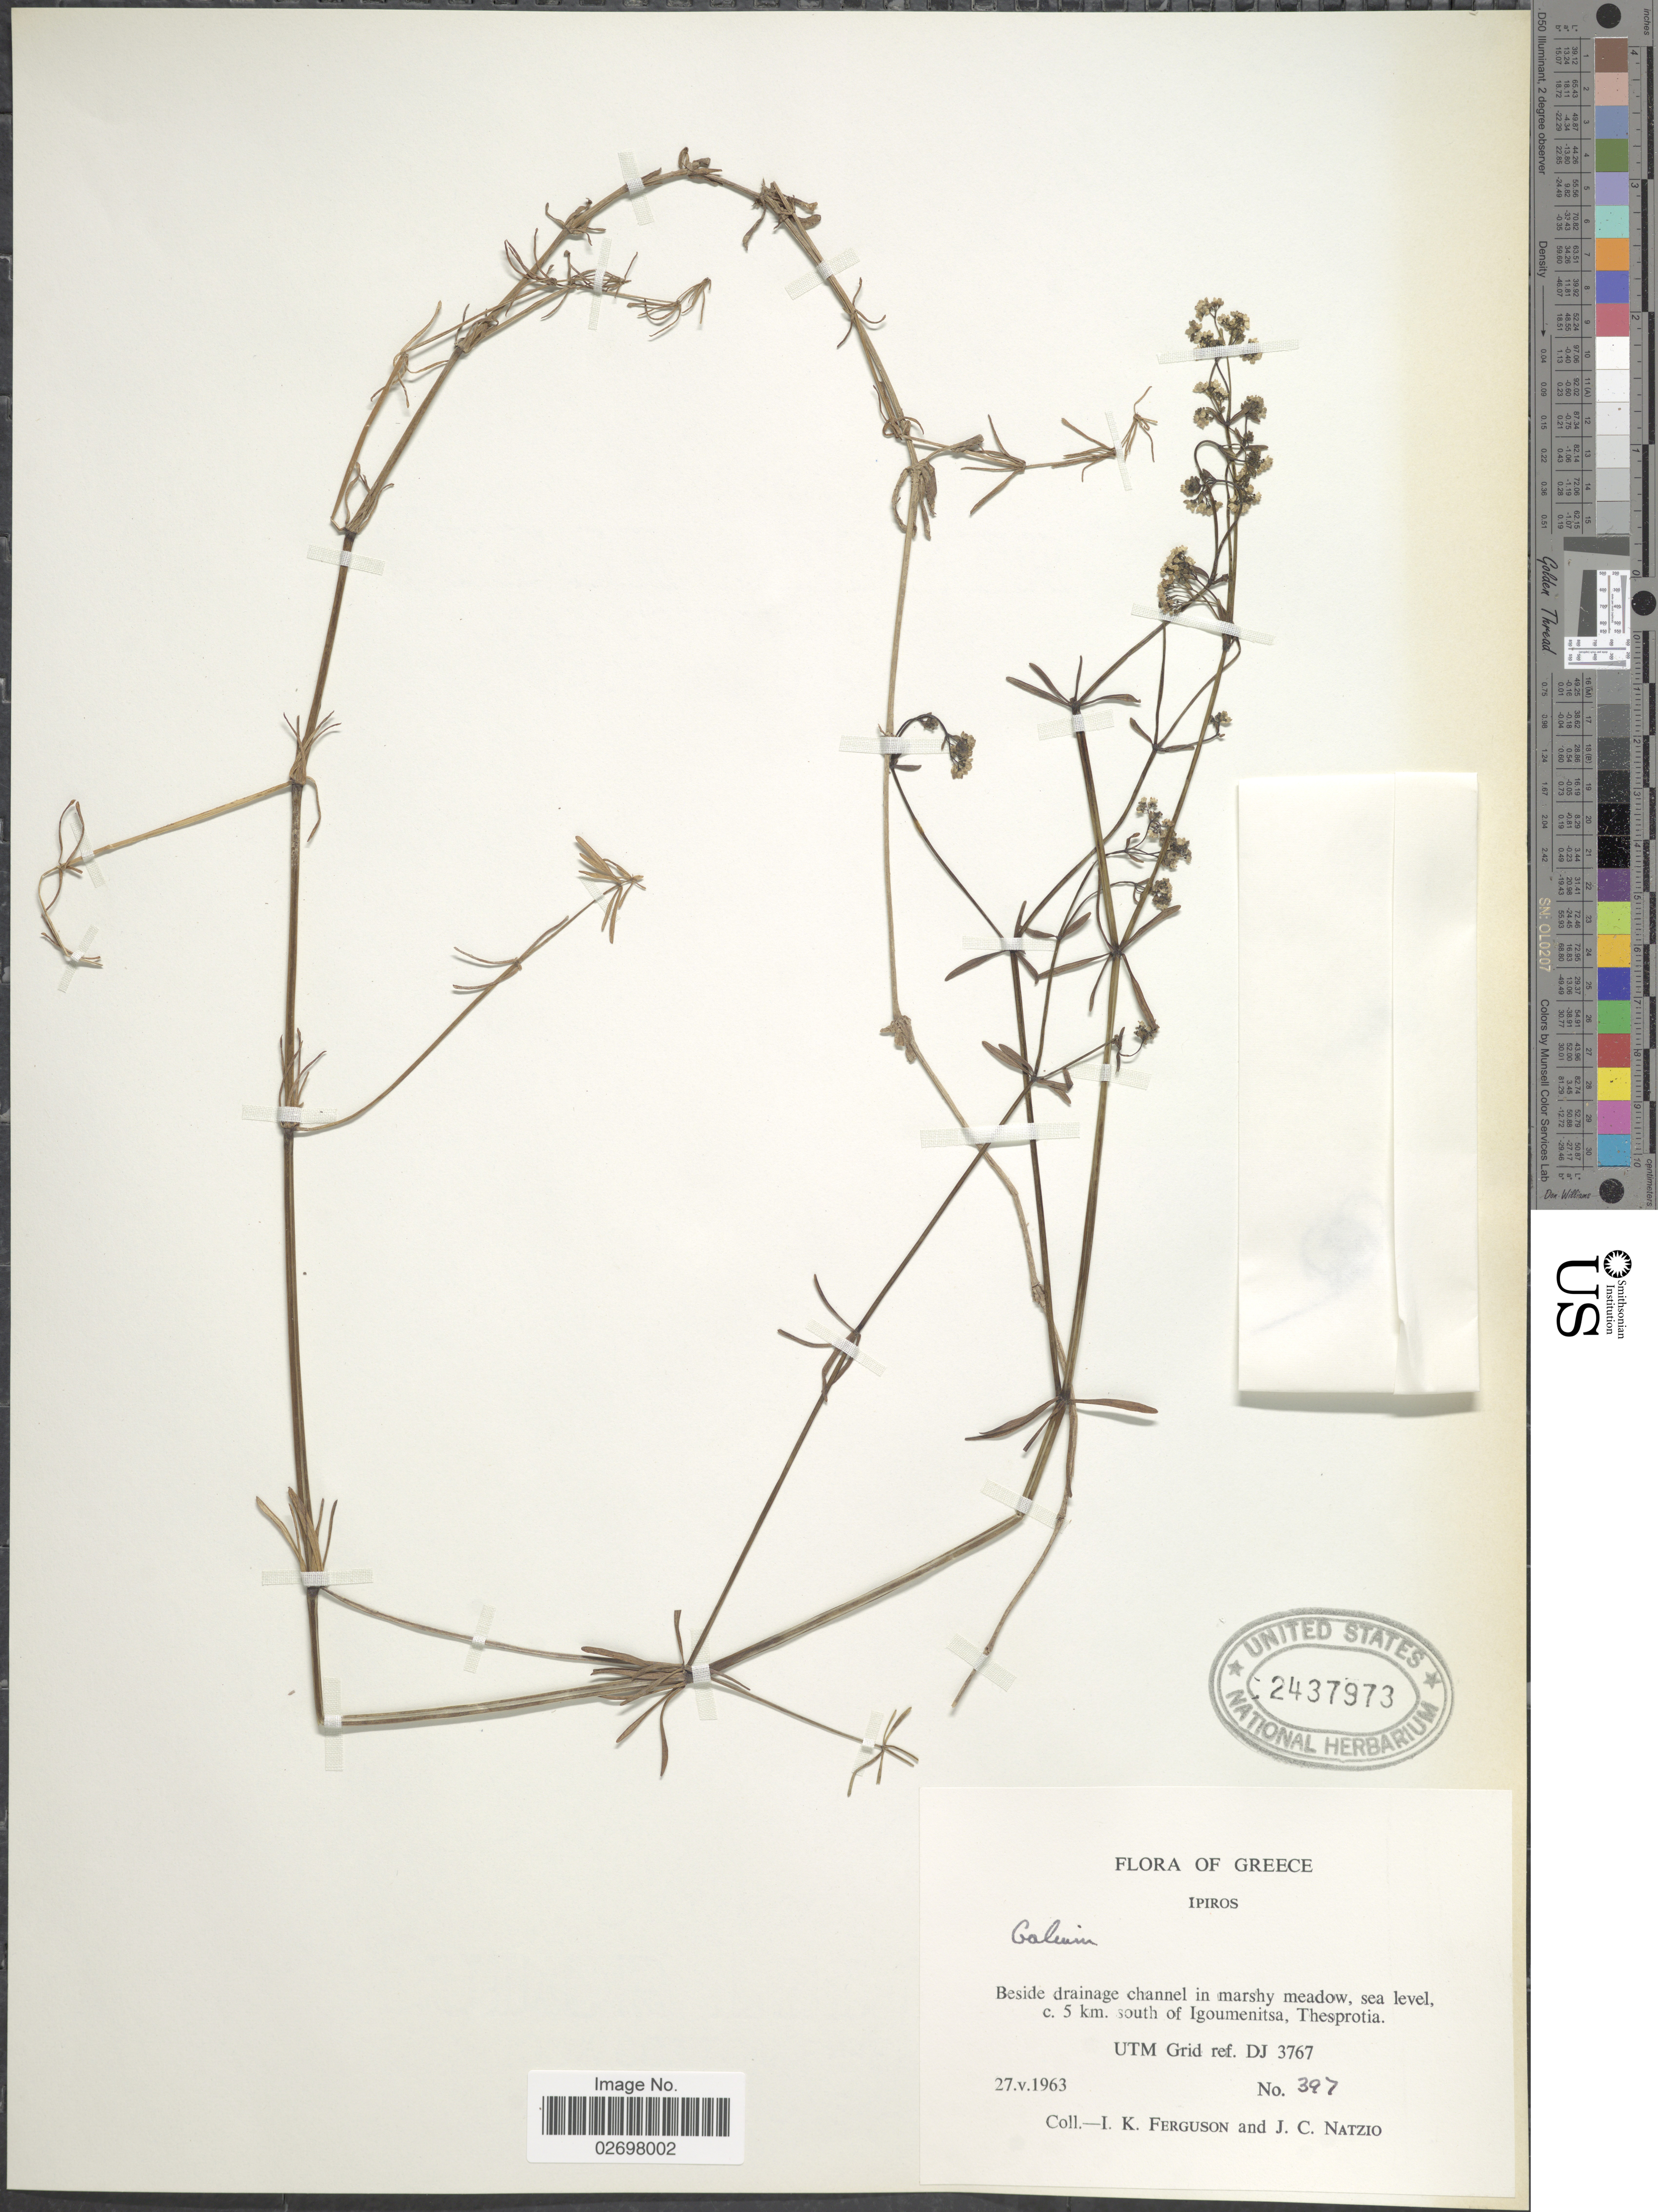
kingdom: Plantae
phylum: Tracheophyta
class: Magnoliopsida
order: Gentianales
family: Rubiaceae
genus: Galium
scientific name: Galium sp.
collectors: I. K. Ferguson & J. Natzio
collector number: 397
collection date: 1963-05-27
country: Greece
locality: Ipiros, Beside drainage channel in marshy meadow, 5 km south of Igoumenitsa, Thesprotia, UTM Grid ref. DJ 3767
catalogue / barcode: US 2437973